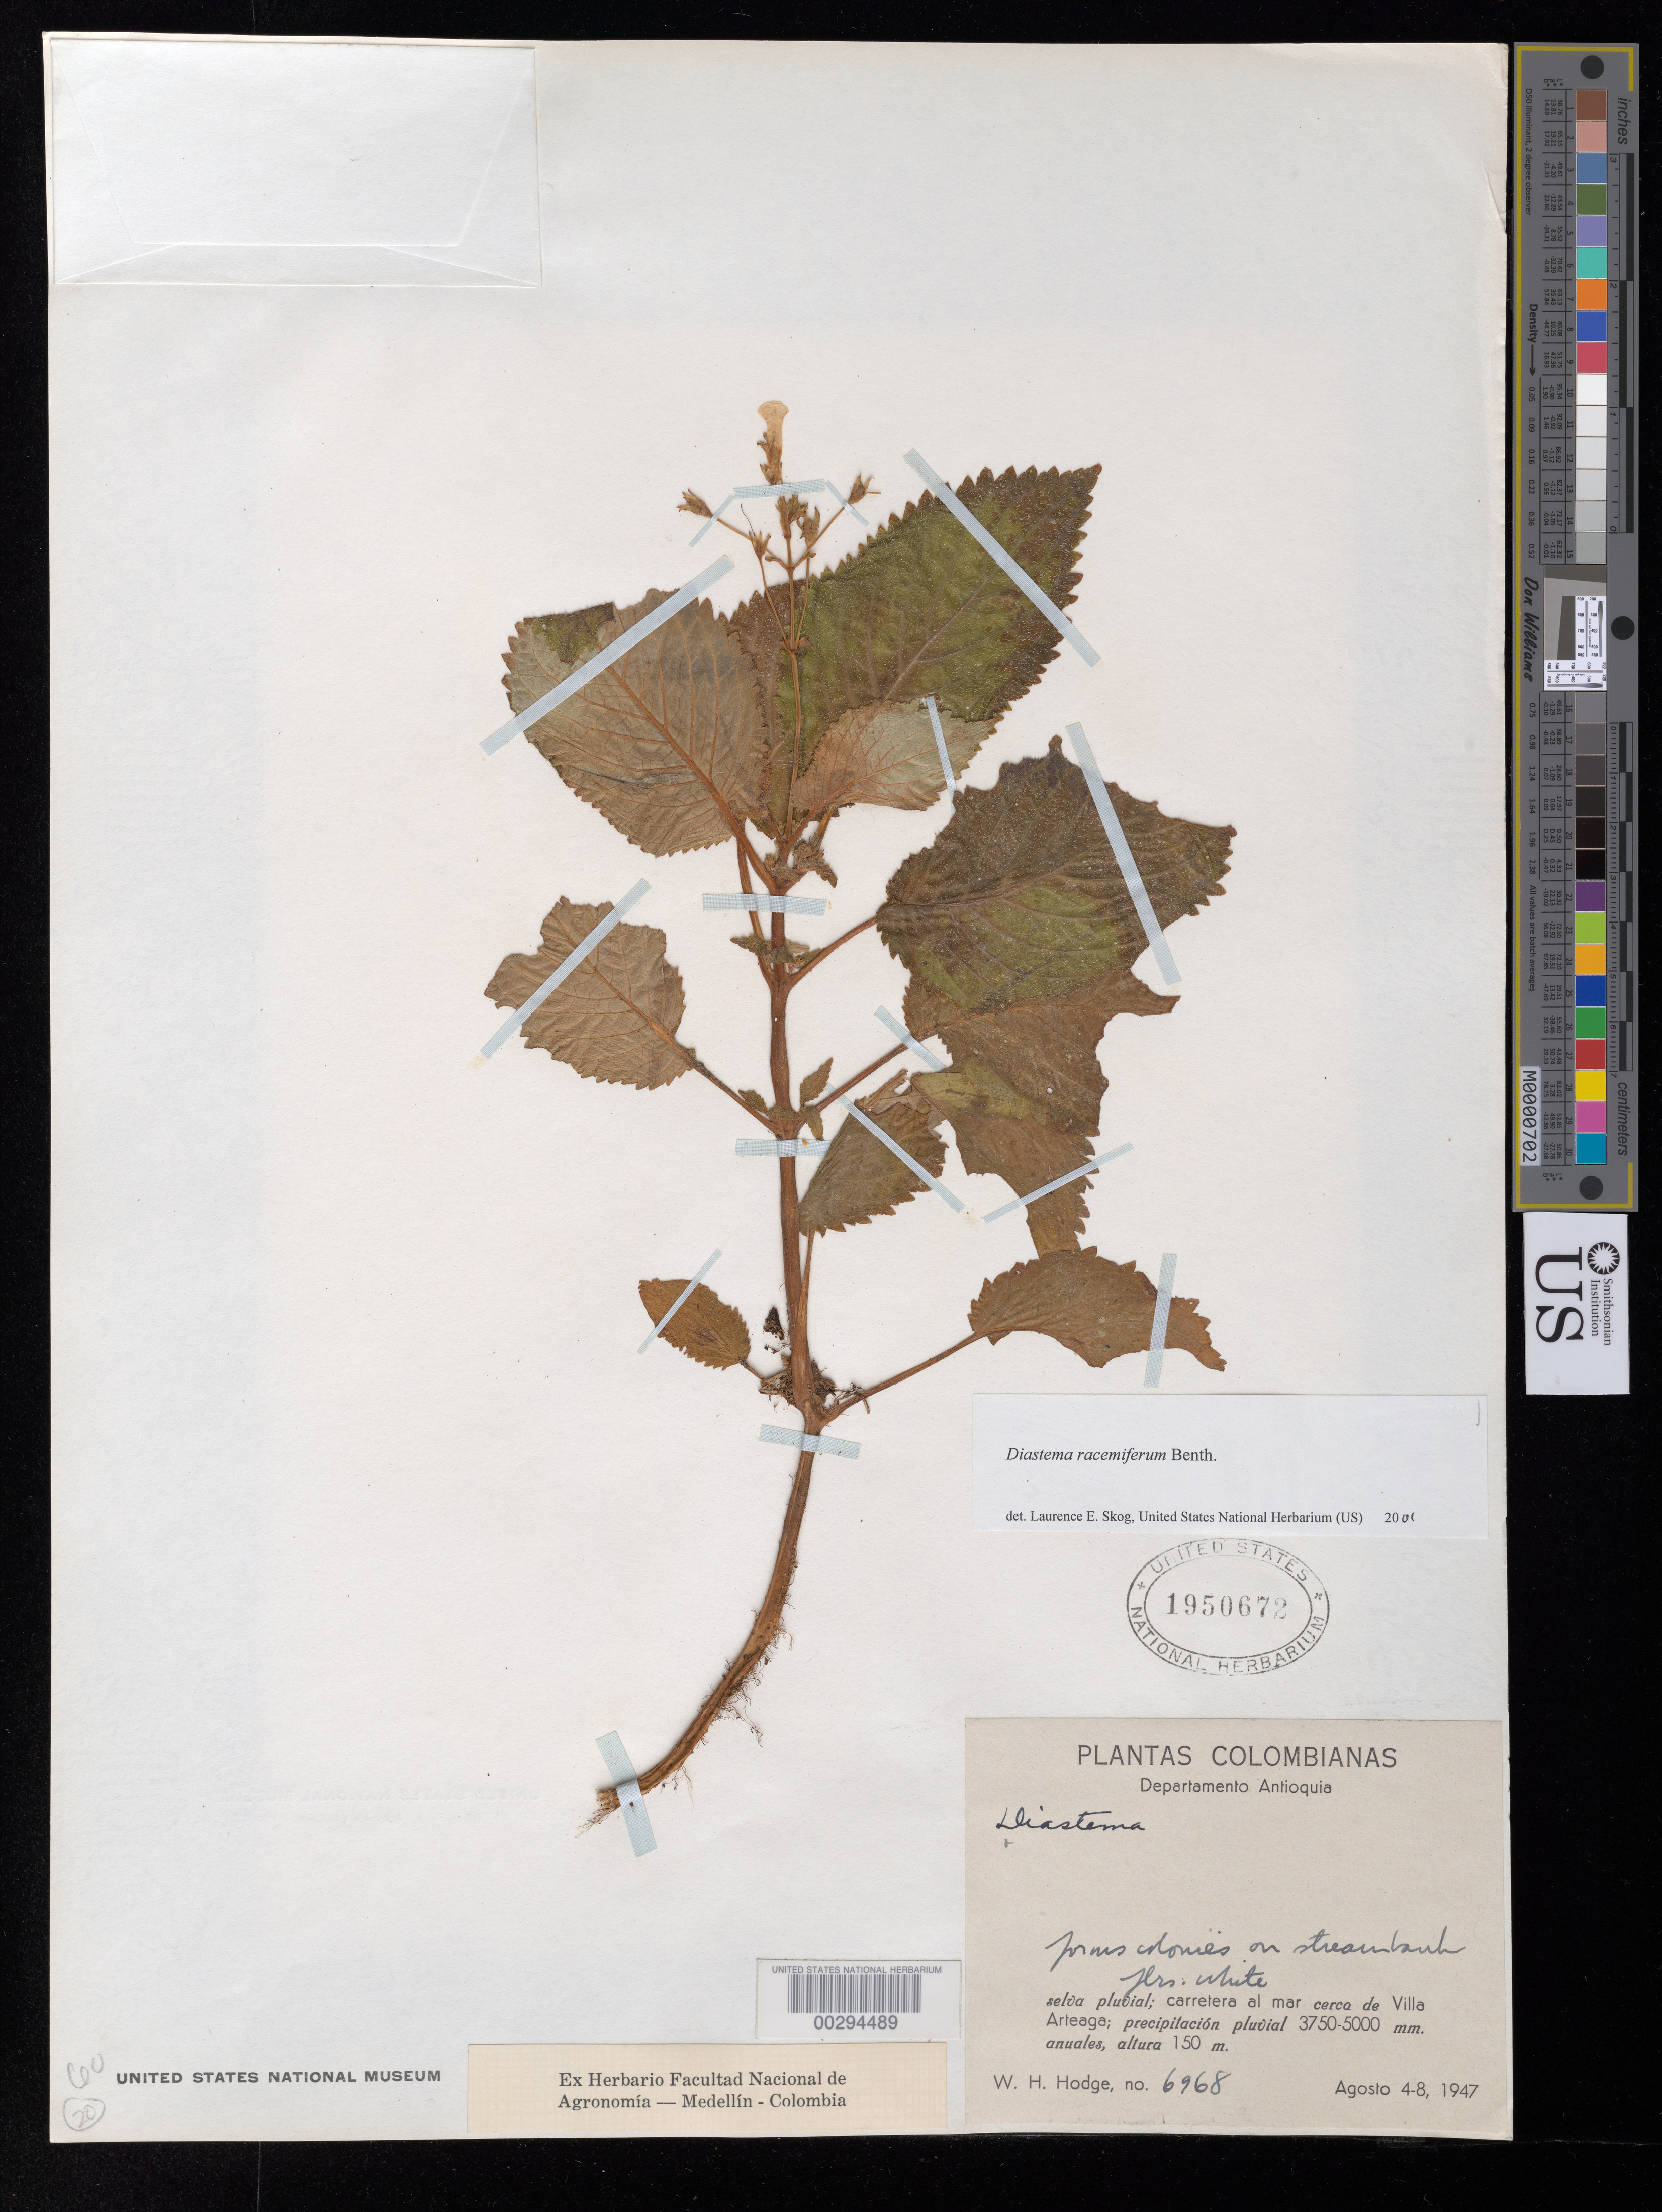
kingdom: Plantae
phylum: Tracheophyta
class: Magnoliopsida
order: Lamiales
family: Gesneriaceae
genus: Diastema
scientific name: Diastema racemiferum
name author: Benth.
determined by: Skog, Laurence E.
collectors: W. Hodge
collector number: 6968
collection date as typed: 4-8 Aug 1947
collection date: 1947-08-04/1947-08-08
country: Colombia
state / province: Antioquia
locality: Carretera al mar cerca de Villa Arteaga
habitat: Selva pluvial; precipitación pluvial 3750-5000 mm anuales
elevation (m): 150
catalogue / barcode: US 1950672